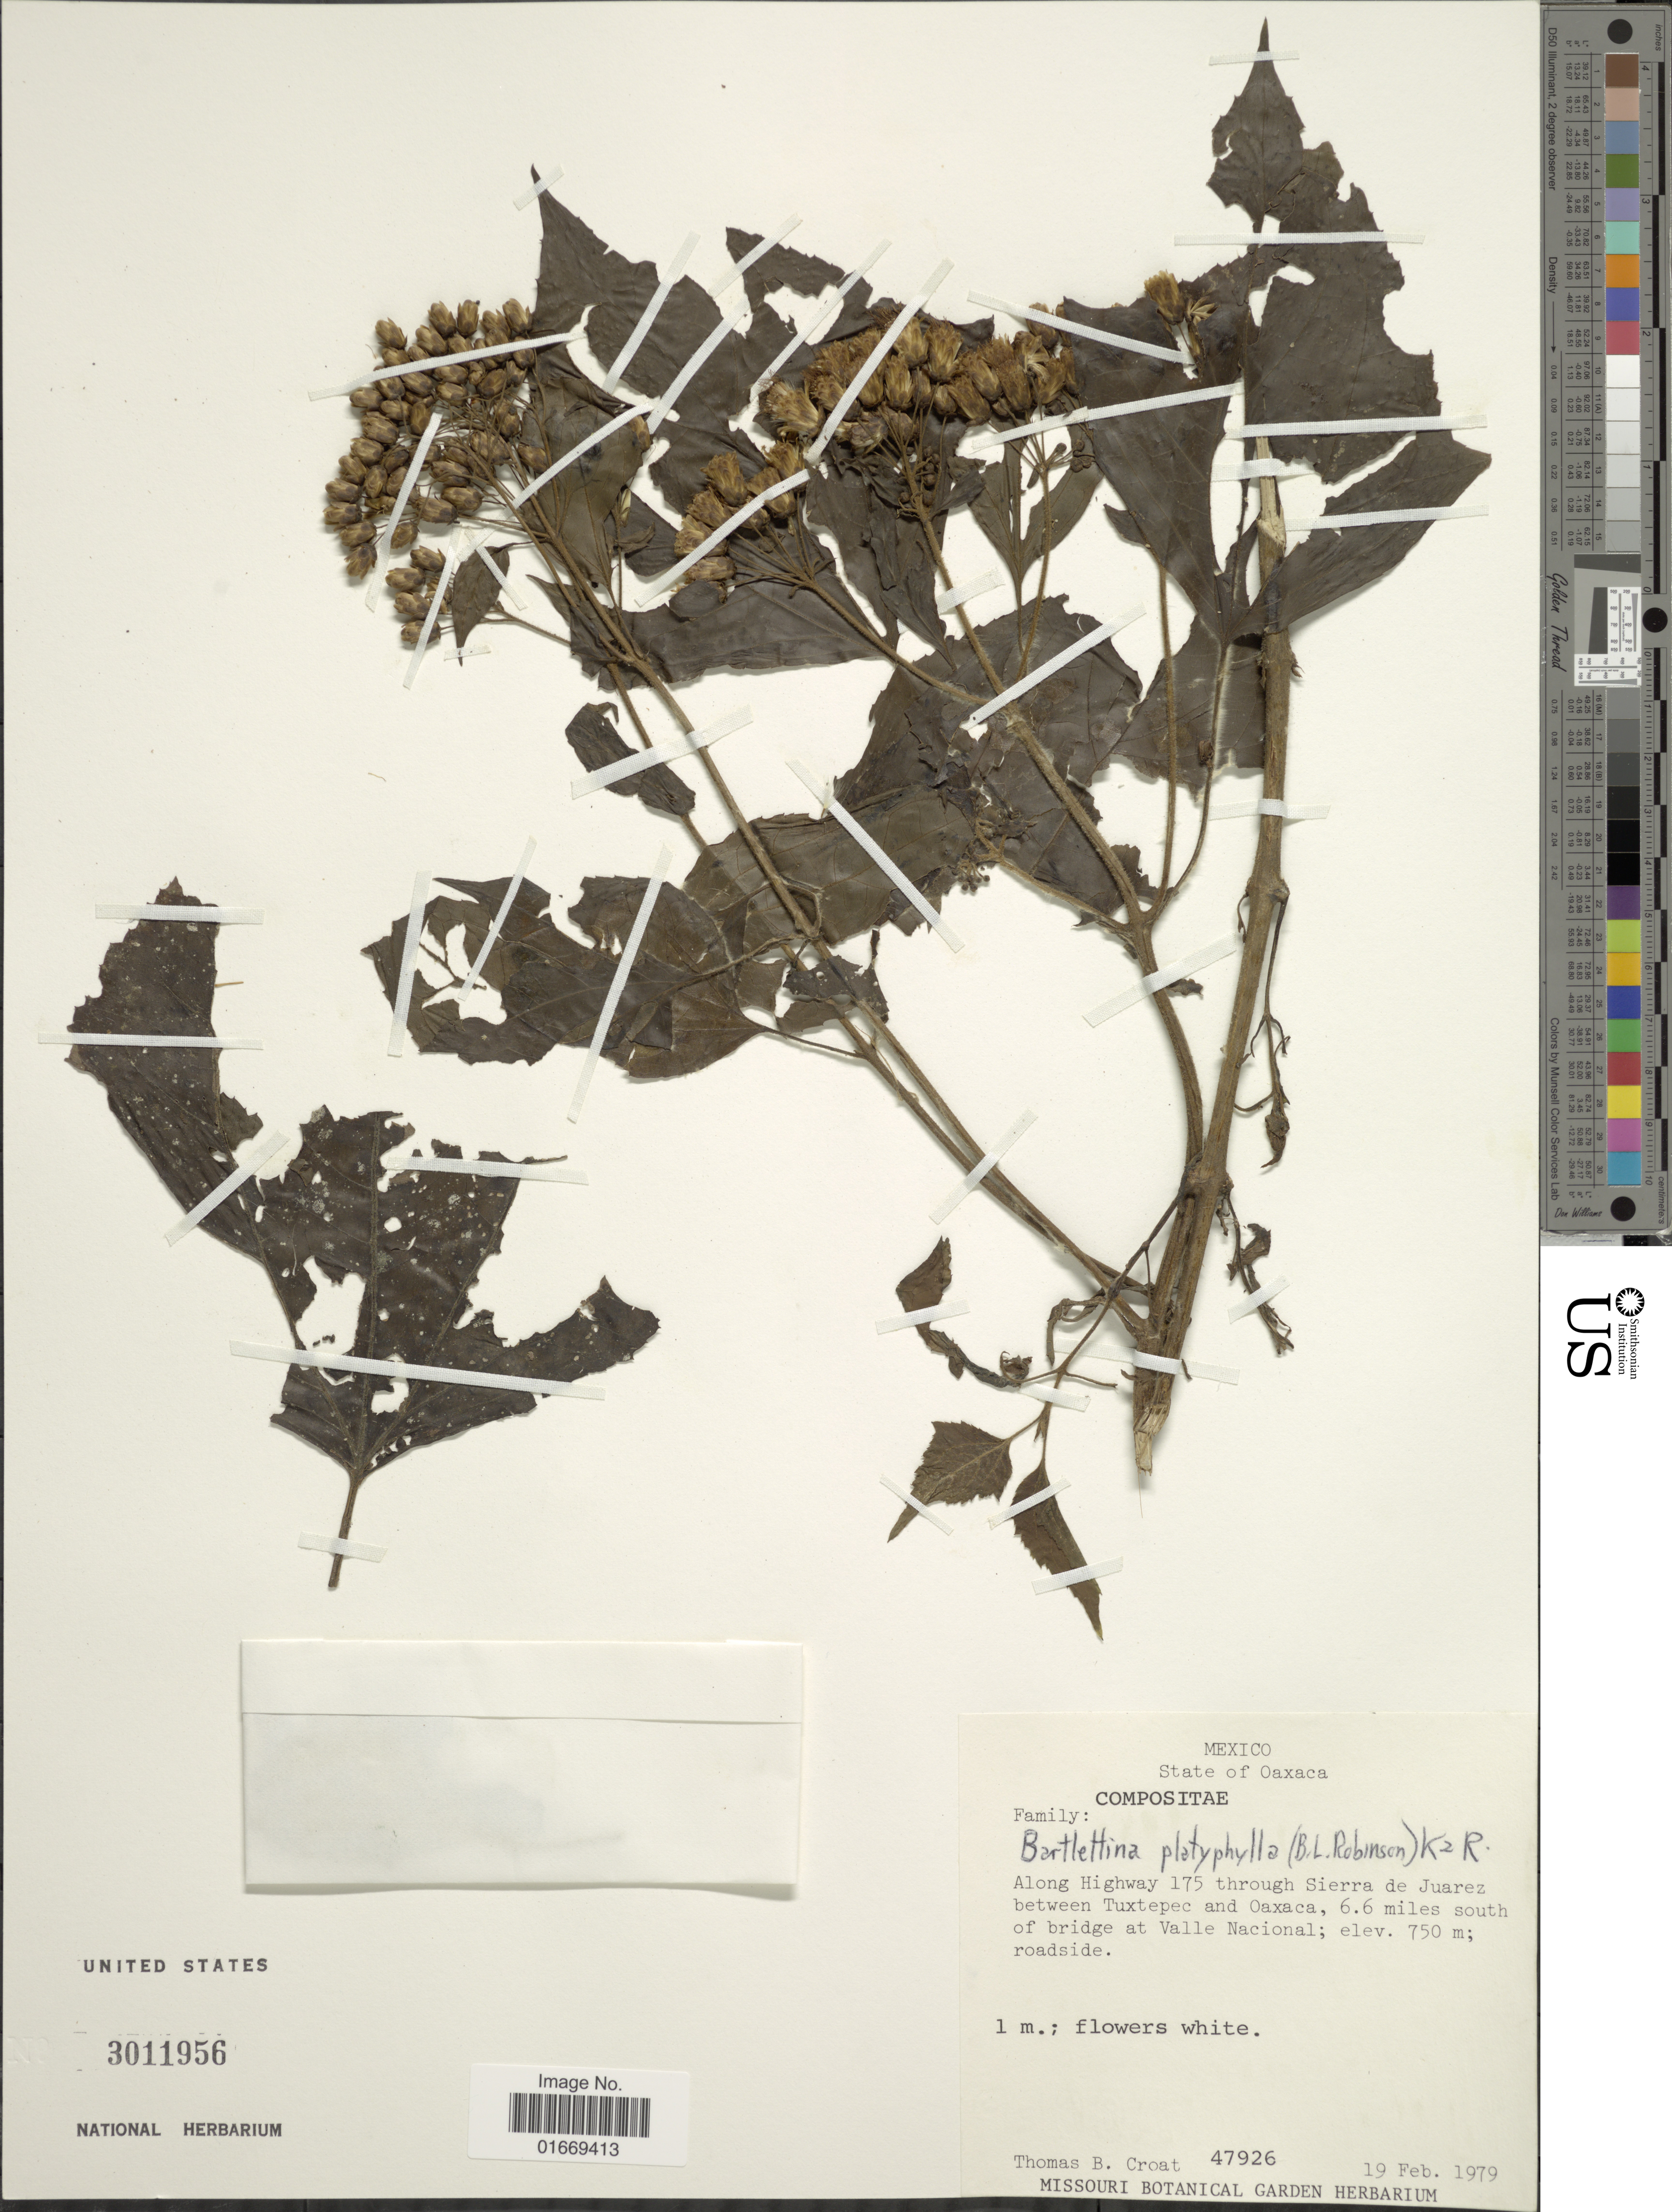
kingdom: Plantae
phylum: Tracheophyta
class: Magnoliopsida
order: Asterales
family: Asteraceae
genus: Bartlettina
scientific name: Bartlettina platyphylla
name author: (B.L. Rob.) R.M. King & H. Rob.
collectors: T. B. Croat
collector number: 47926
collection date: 1979-02-19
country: Mexico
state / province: Oaxaca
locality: Along Highway 175 through Sierra de Juarez between Tuxtepec and Oaxaca, 6.6 miles south of bridge at Valle Nacional, roadside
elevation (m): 750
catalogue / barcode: US 3011956